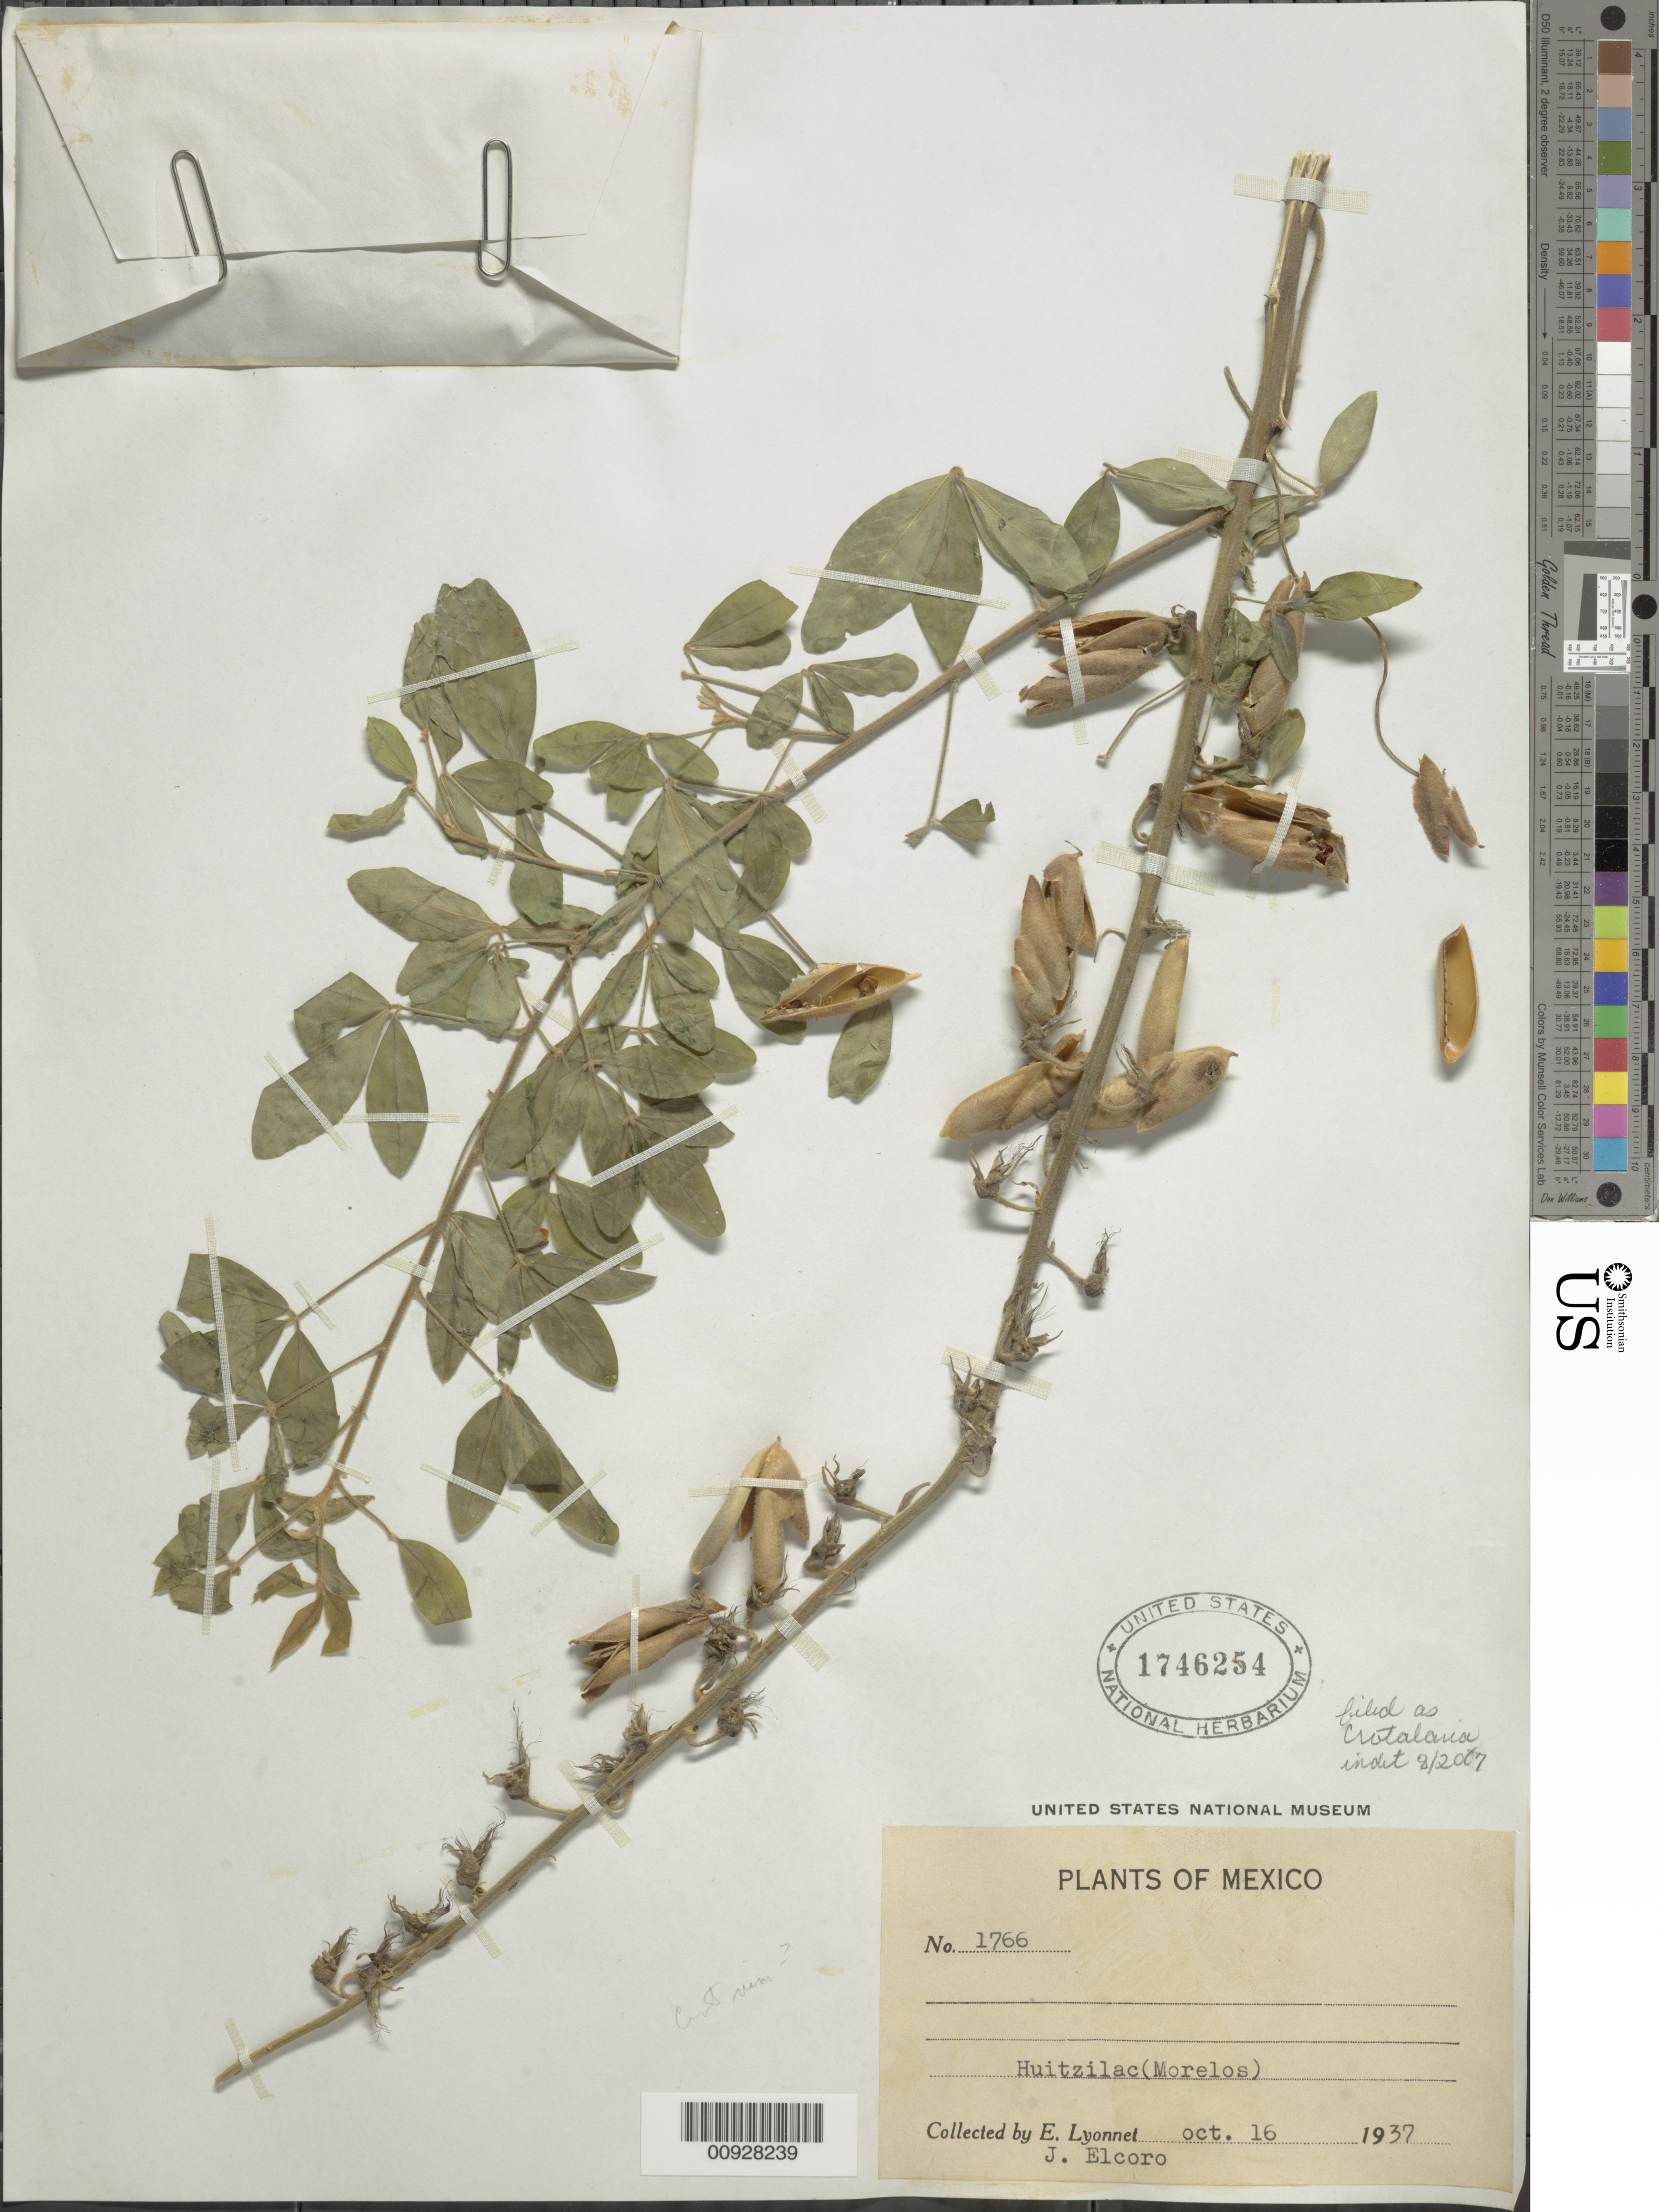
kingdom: Plantae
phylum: Tracheophyta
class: Magnoliopsida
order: Fabales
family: Fabaceae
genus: Crotalaria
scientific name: Crotalaria sp.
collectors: Bro. E. Lyonnet & J. Elcoro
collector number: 1766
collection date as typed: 16 Oct 1937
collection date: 1937-10-16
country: Mexico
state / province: Morelos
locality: Huitzilac (Morelos).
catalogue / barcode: US 1746254